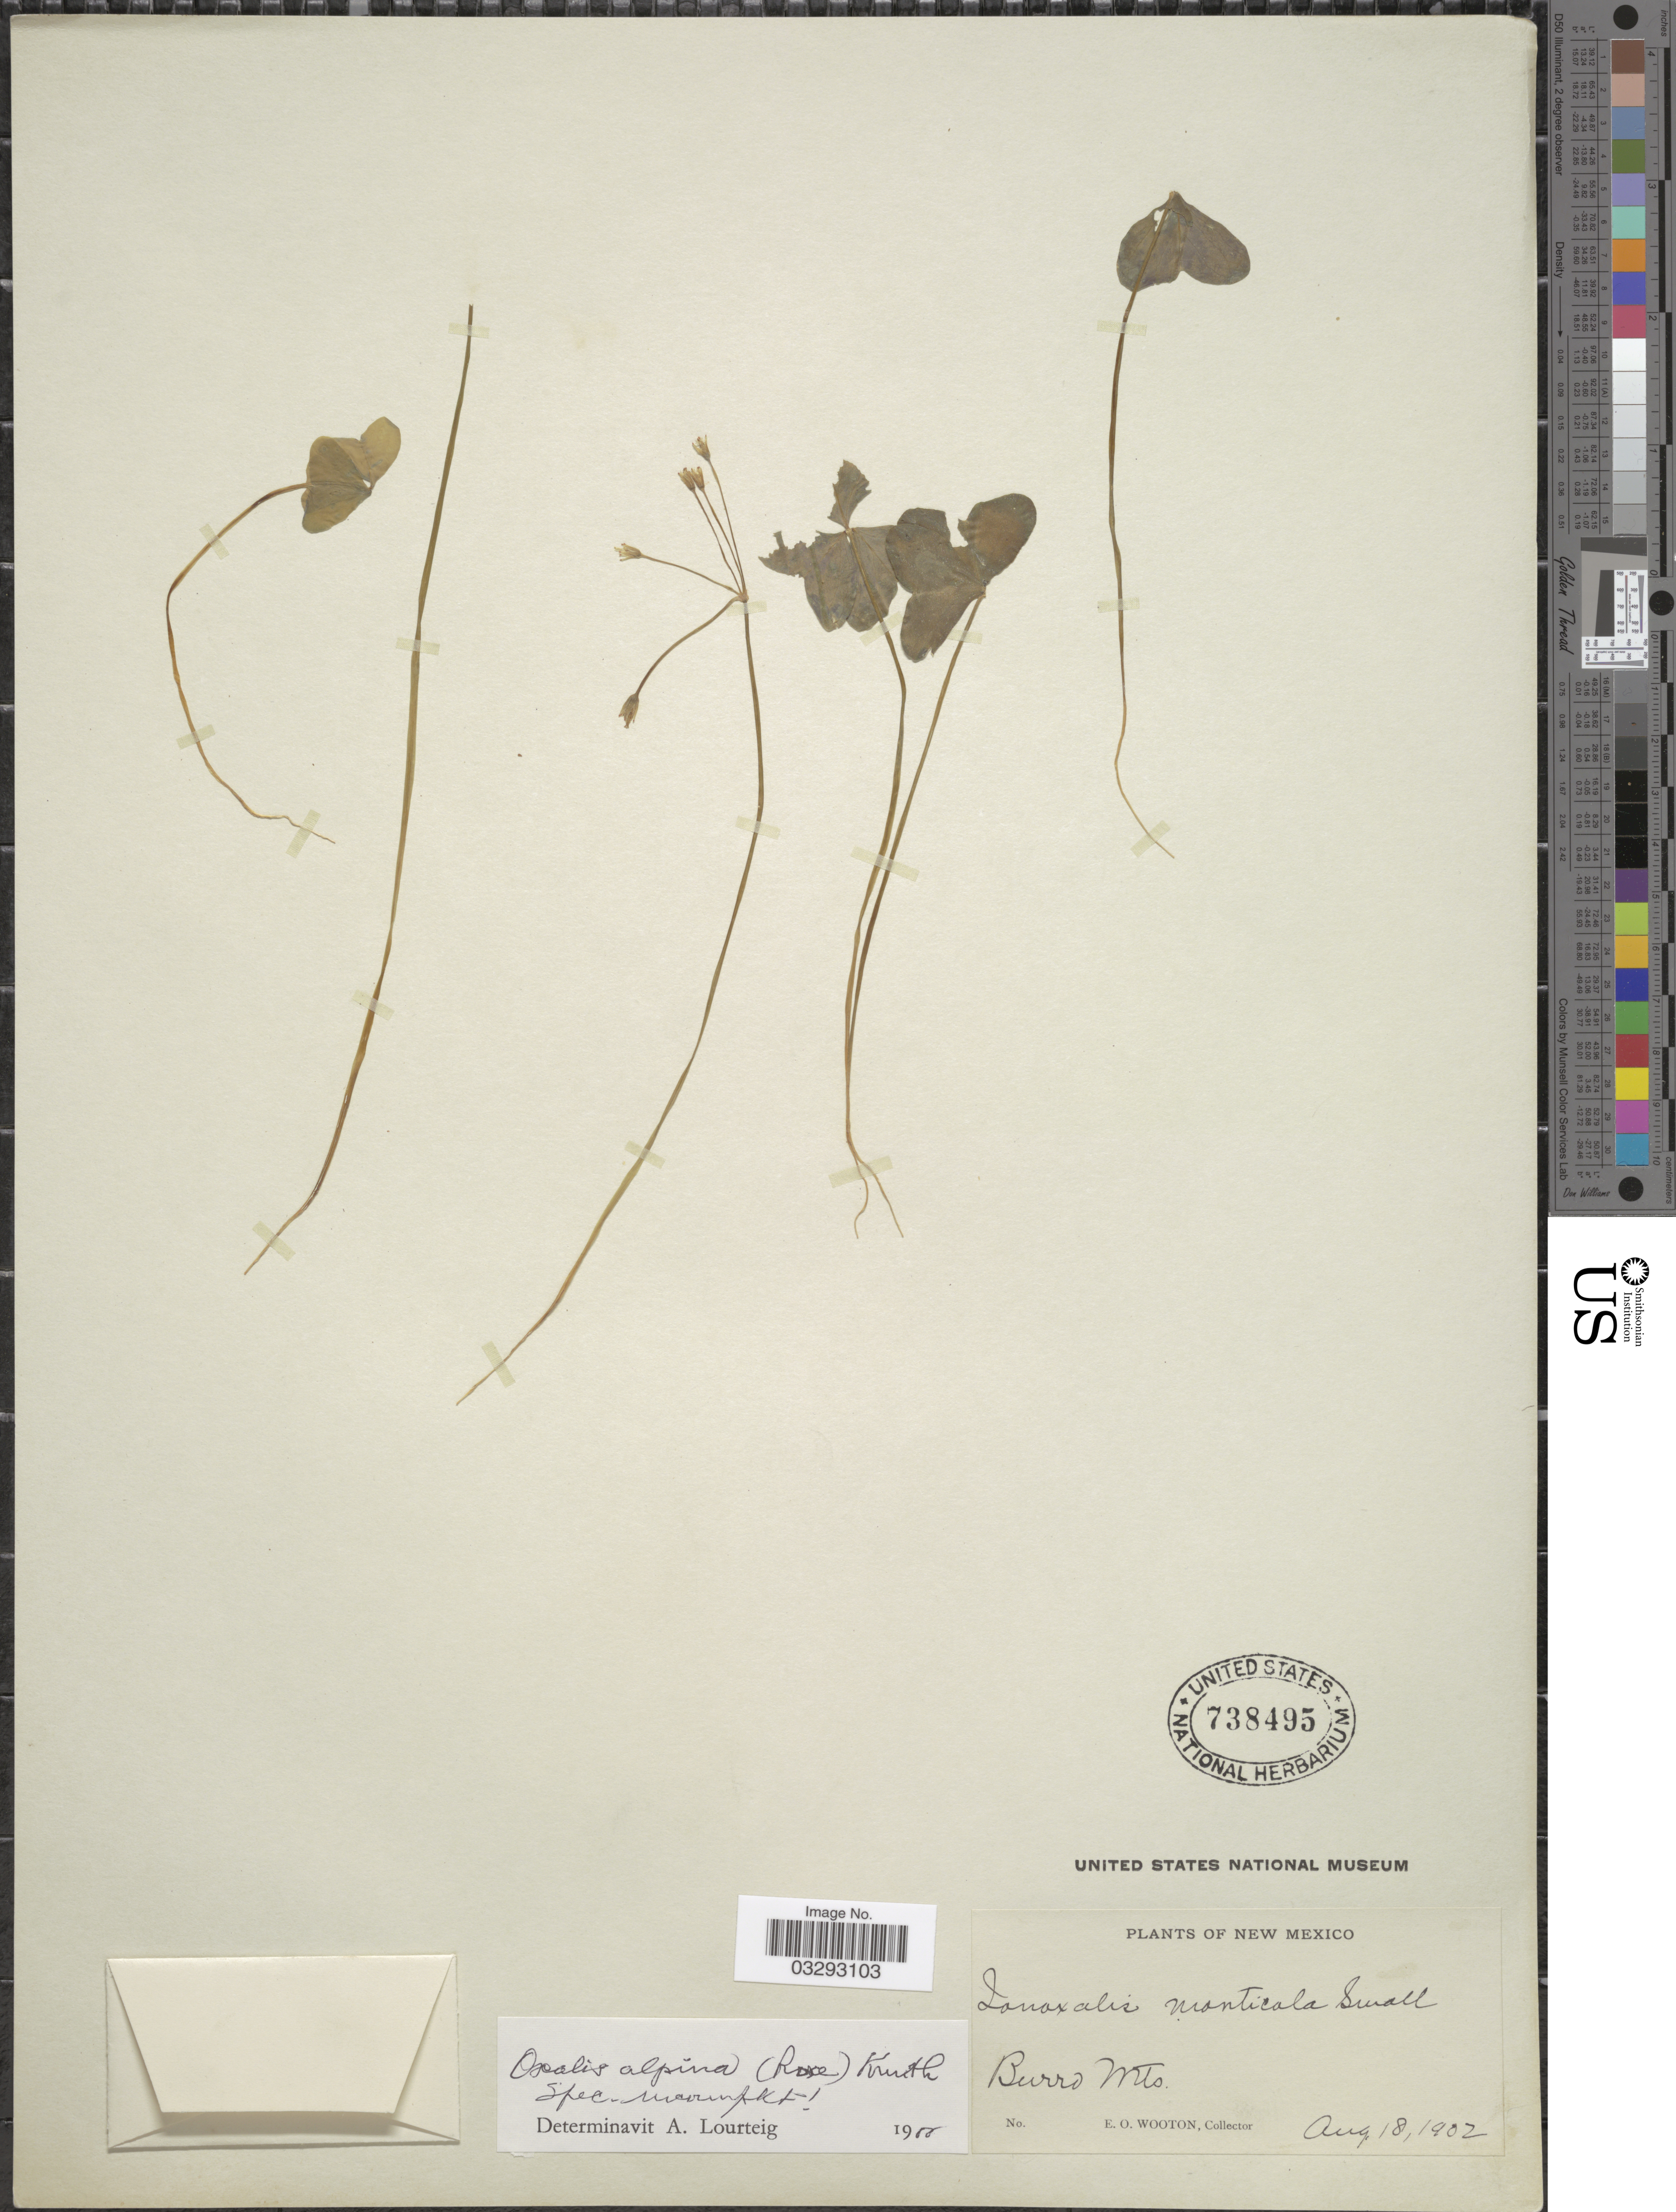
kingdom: Plantae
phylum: Tracheophyta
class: Magnoliopsida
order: Oxalidales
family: Oxalidaceae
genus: Oxalis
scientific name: Oxalis alpina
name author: (Rose) R. Knuth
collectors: E. O. Wooton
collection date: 1902-08-18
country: United States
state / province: New Mexico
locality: Burro Mts.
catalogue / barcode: US 738495